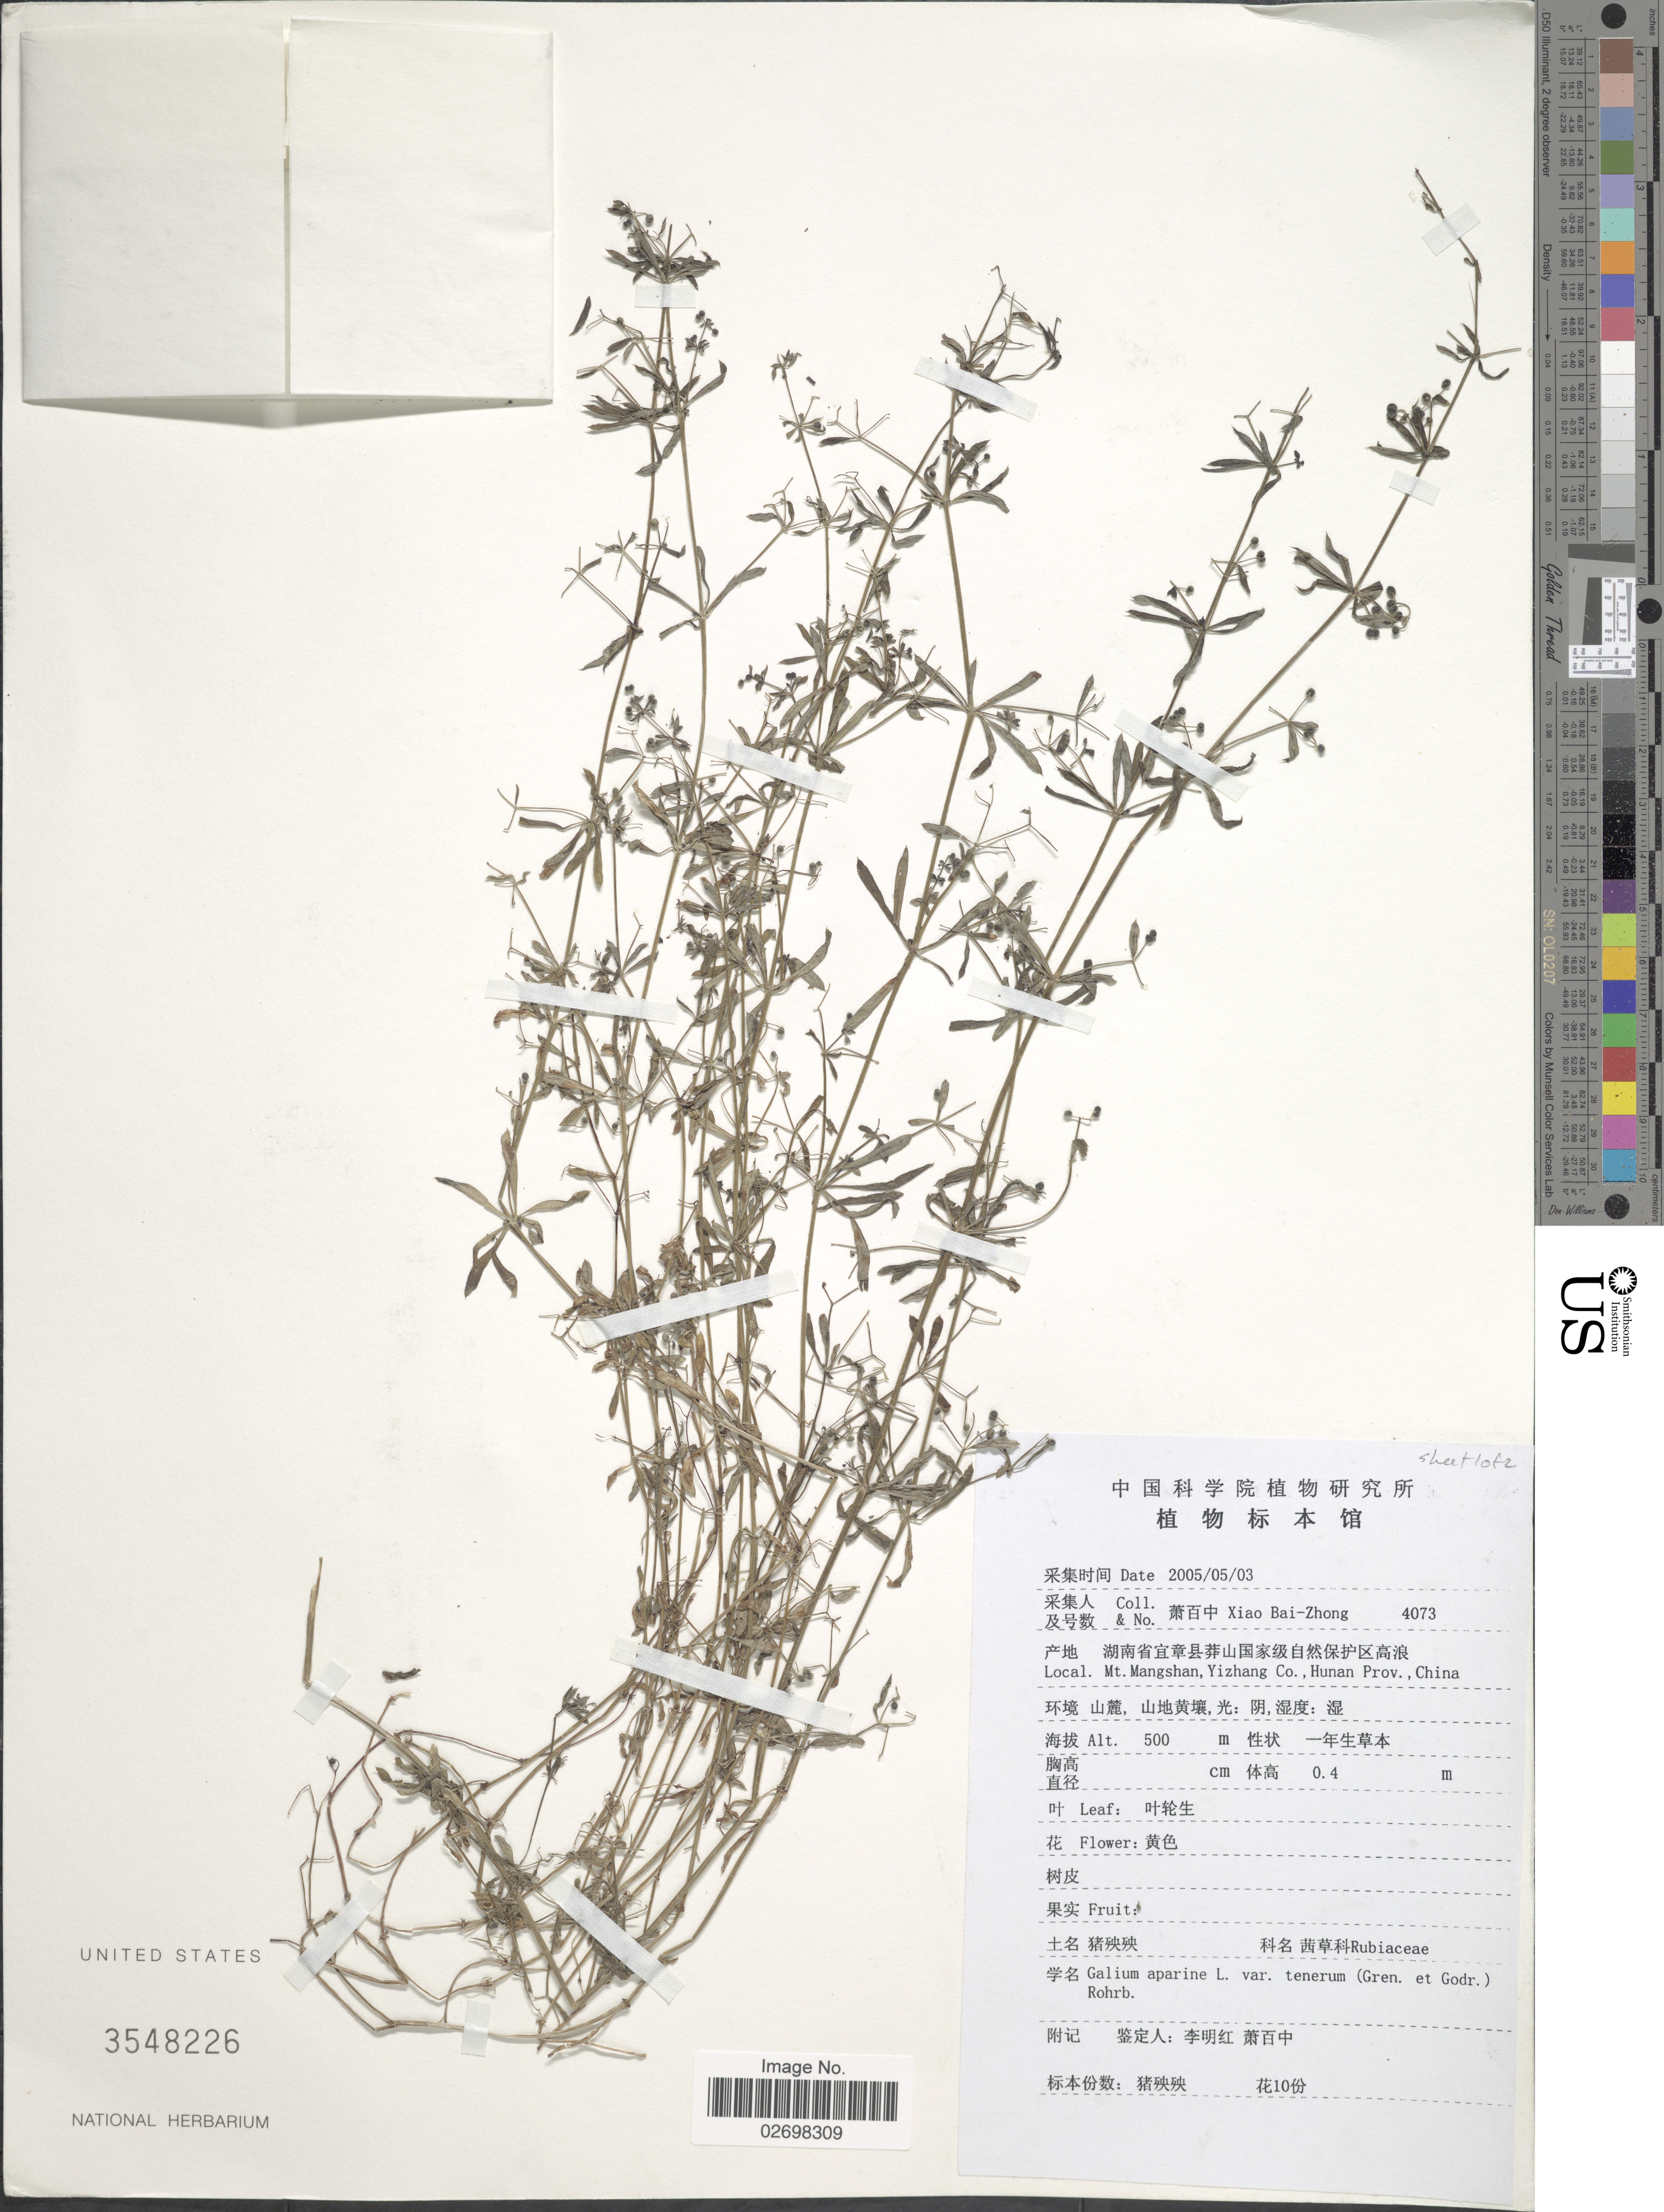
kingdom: Plantae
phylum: Tracheophyta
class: Magnoliopsida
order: Gentianales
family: Rubiaceae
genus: Galium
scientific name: Galium aparine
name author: L.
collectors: B. Z. Xiao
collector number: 4073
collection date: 2005-05-03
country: China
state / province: Hunan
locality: Mt. Mangshan, Yizhang Co.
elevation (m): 500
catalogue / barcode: US 3548226